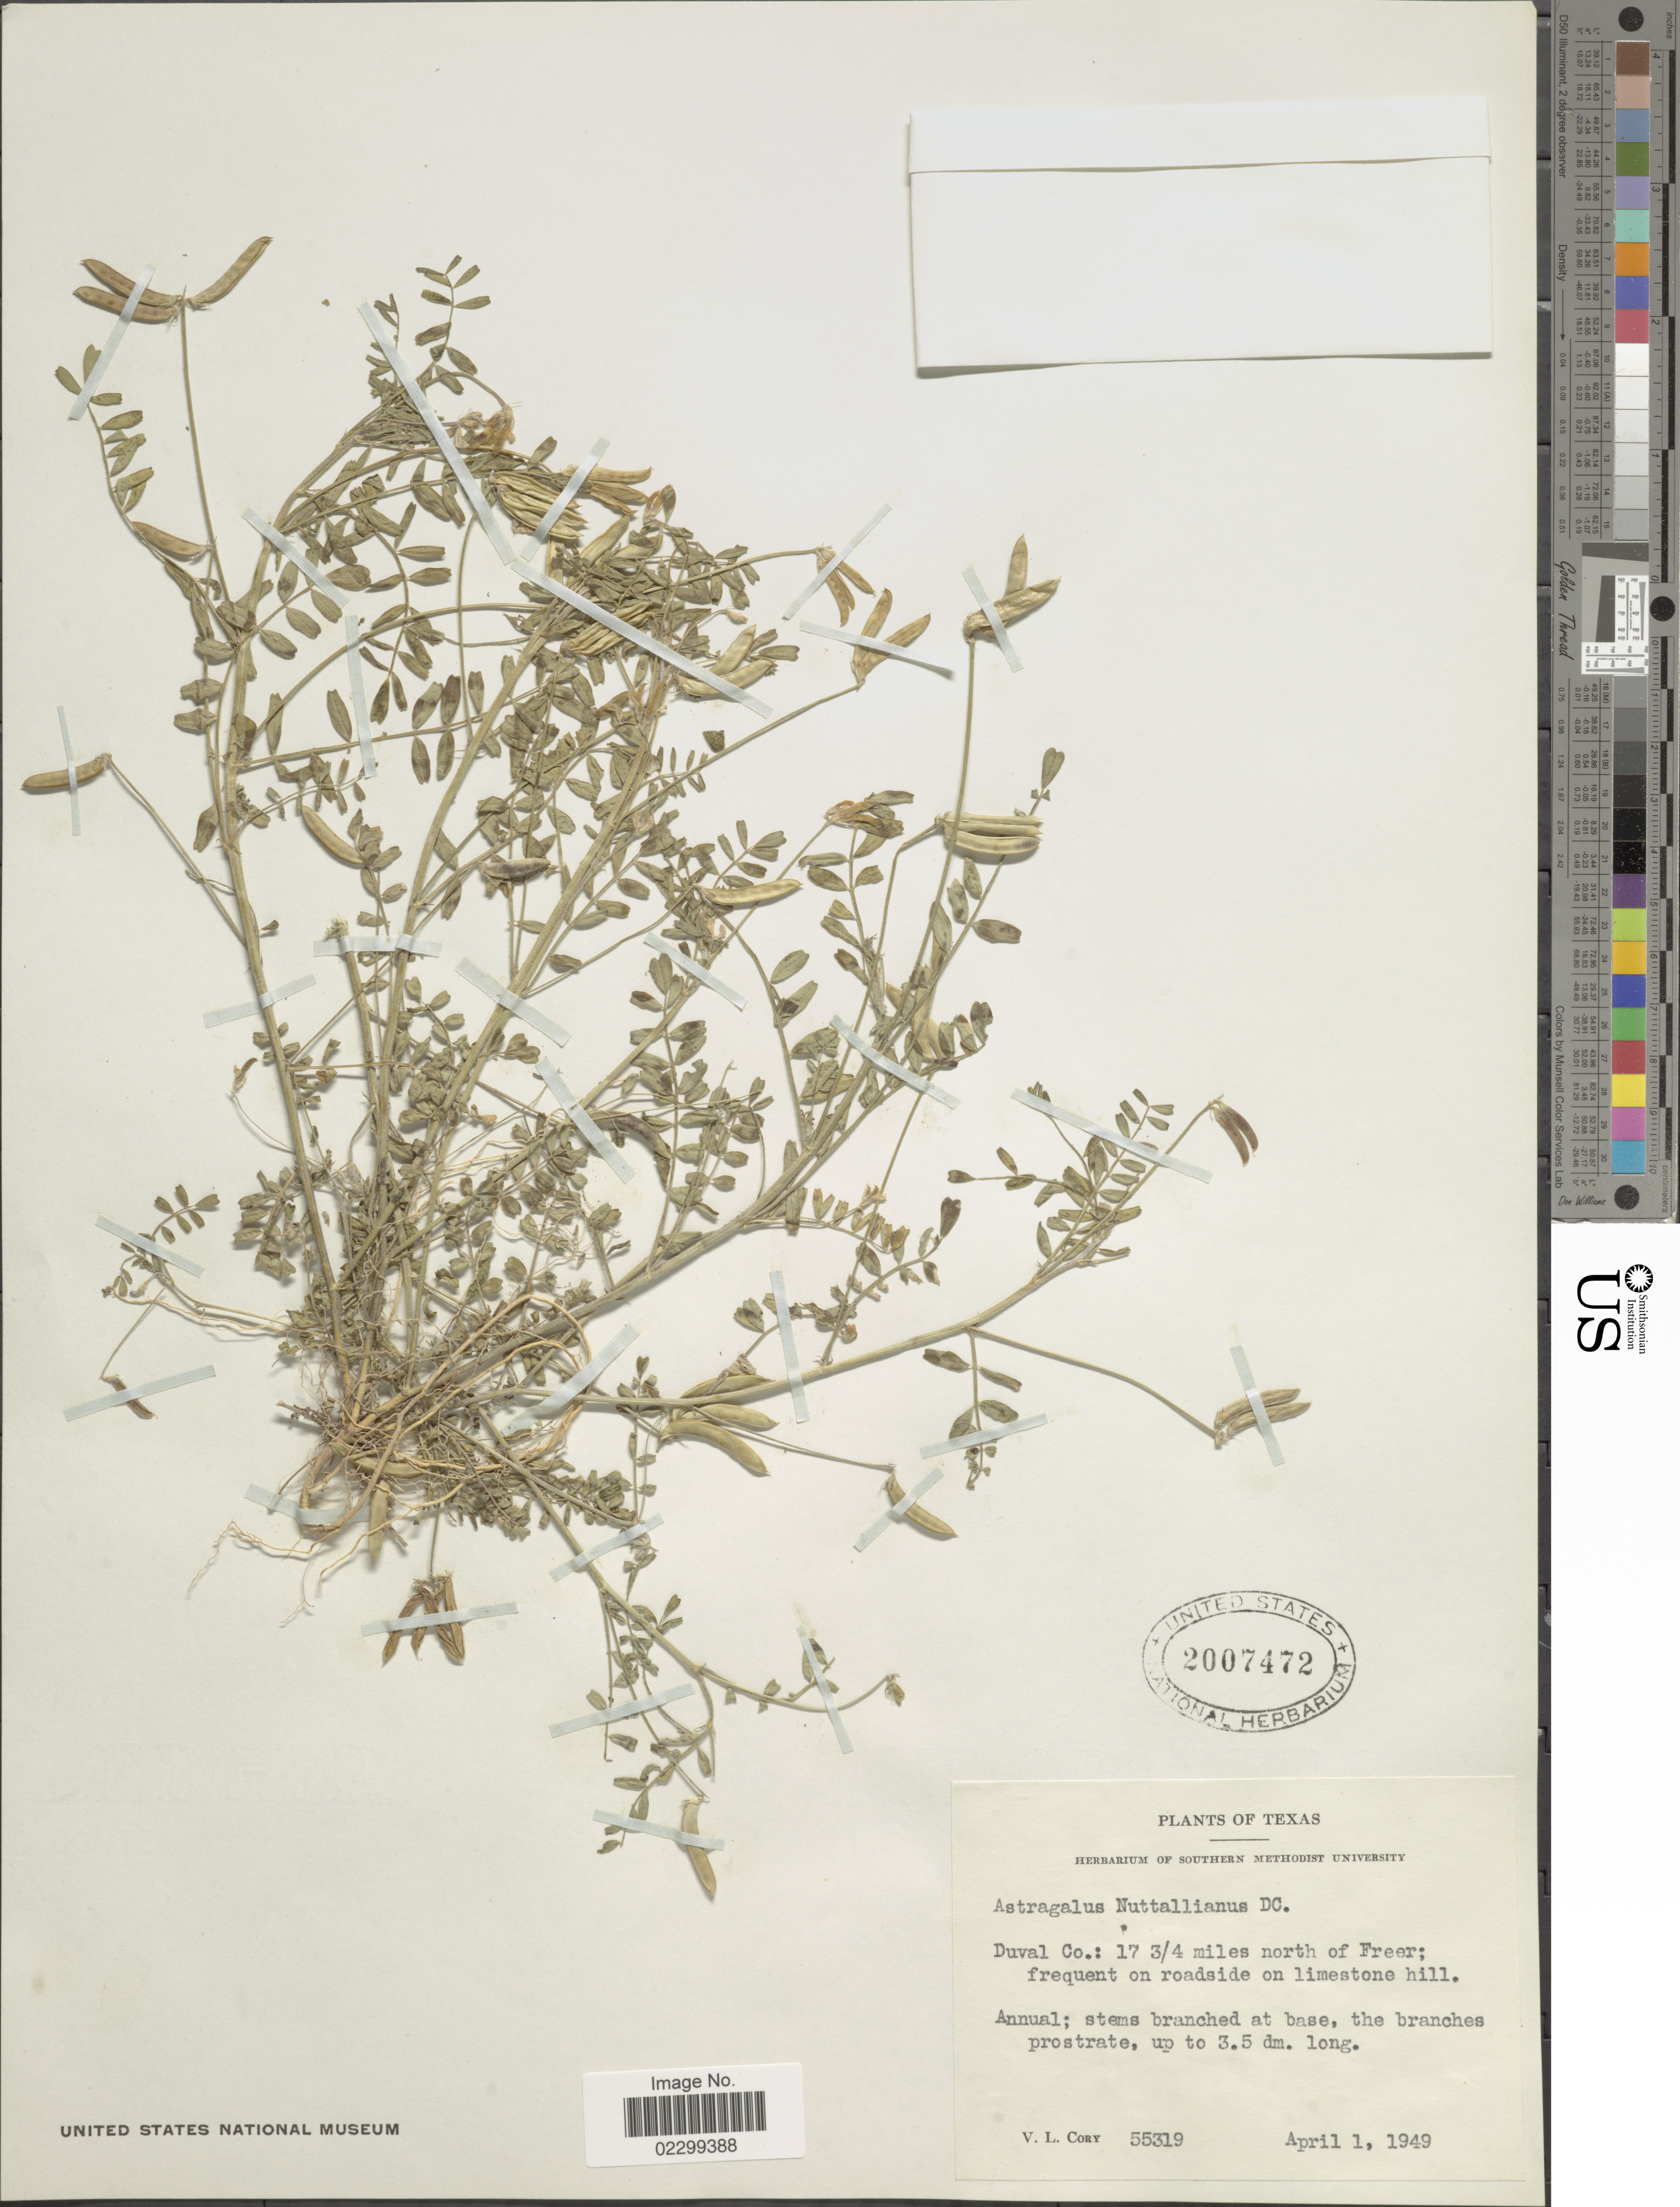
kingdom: Plantae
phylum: Tracheophyta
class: Magnoliopsida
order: Fabales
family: Fabaceae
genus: Astragalus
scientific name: Astragalus austrinus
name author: (Small) O.E. Schulz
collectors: V. Cory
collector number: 55319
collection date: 1949-04-01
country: United States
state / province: Texas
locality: Duval Co.: 17 3/4 miles north of Freer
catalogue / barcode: US 2007472